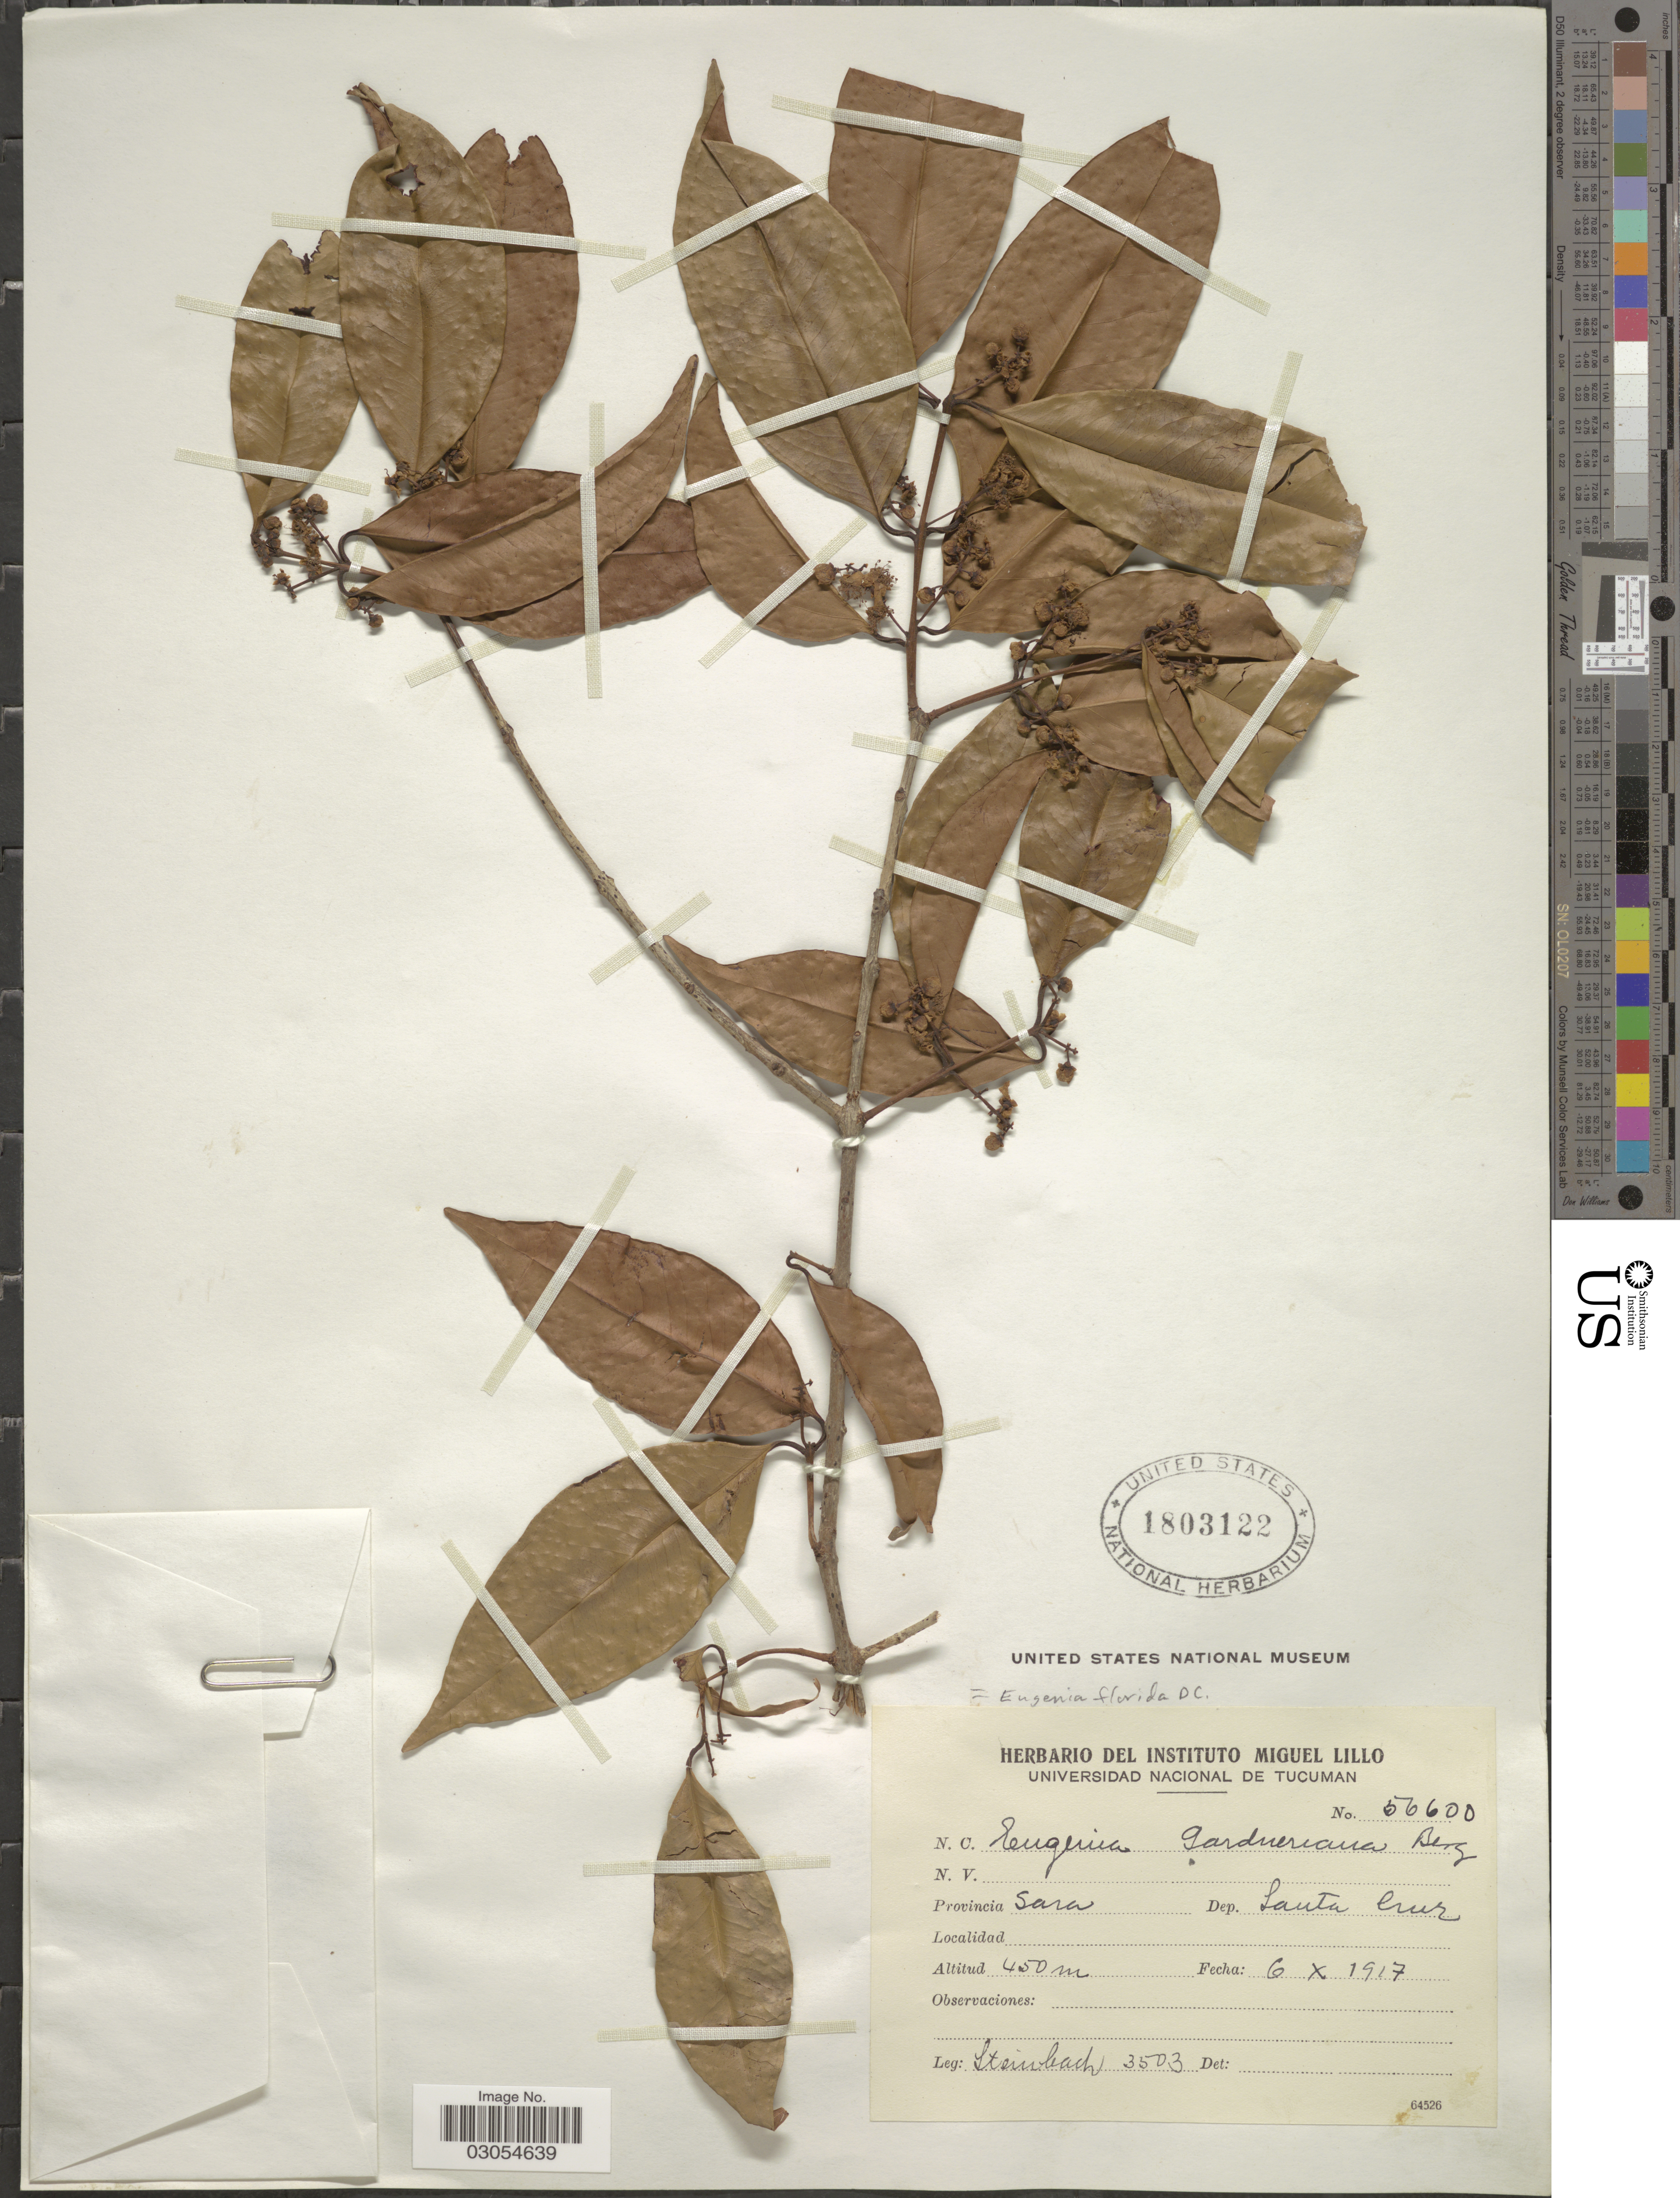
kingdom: Plantae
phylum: Tracheophyta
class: Magnoliopsida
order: Myrtales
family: Myrtaceae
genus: Eugenia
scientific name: Eugenia florida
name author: DC.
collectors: Steinbach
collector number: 3503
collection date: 1917-10-06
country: Bolivia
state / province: Santa Cruz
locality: Provincia Sara. Dep. Santa Cruz.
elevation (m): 450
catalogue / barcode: US 1803122